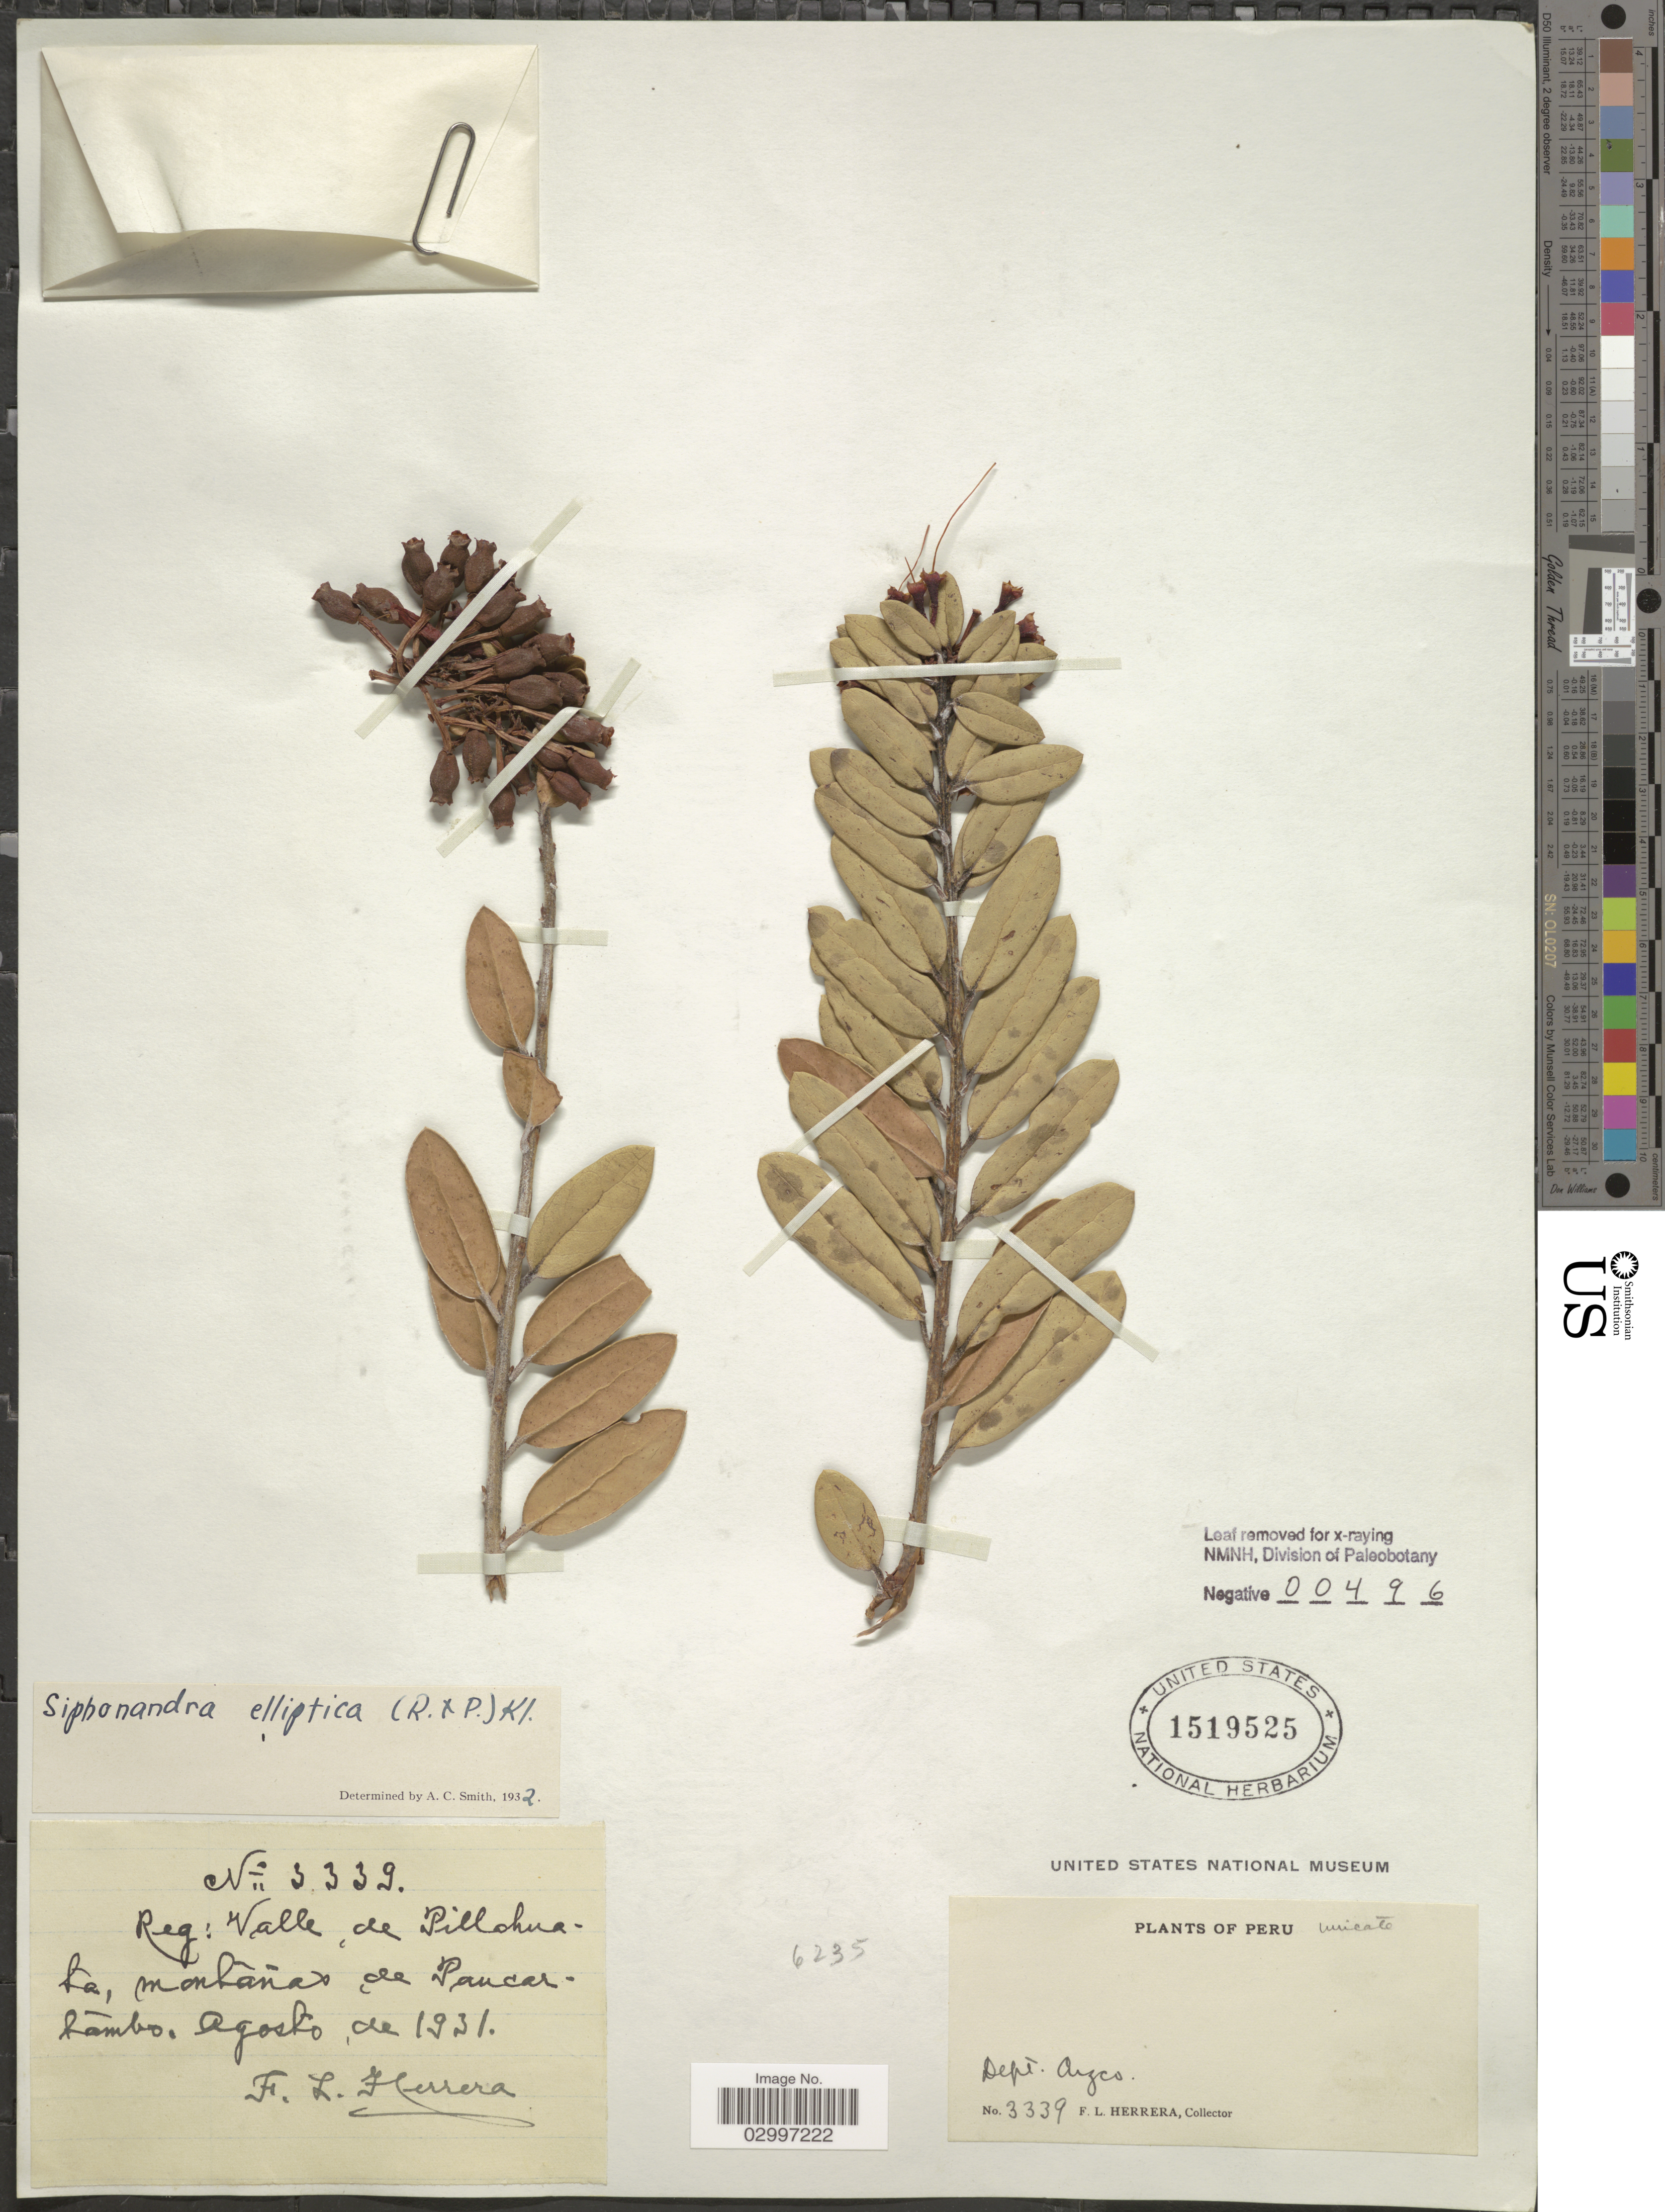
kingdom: Plantae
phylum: Tracheophyta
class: Magnoliopsida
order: Ericales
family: Ericaceae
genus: Siphonandra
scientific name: Siphonandra elliptica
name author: (Ruiz & Pav. ex D. Don) Klotzsch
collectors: F. L. Herrera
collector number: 3339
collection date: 1931-08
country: Peru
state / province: Cusco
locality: Valle de Pillohuata, montanas de Paucartambo, Dept. Cuzco.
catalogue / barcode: US 1519525